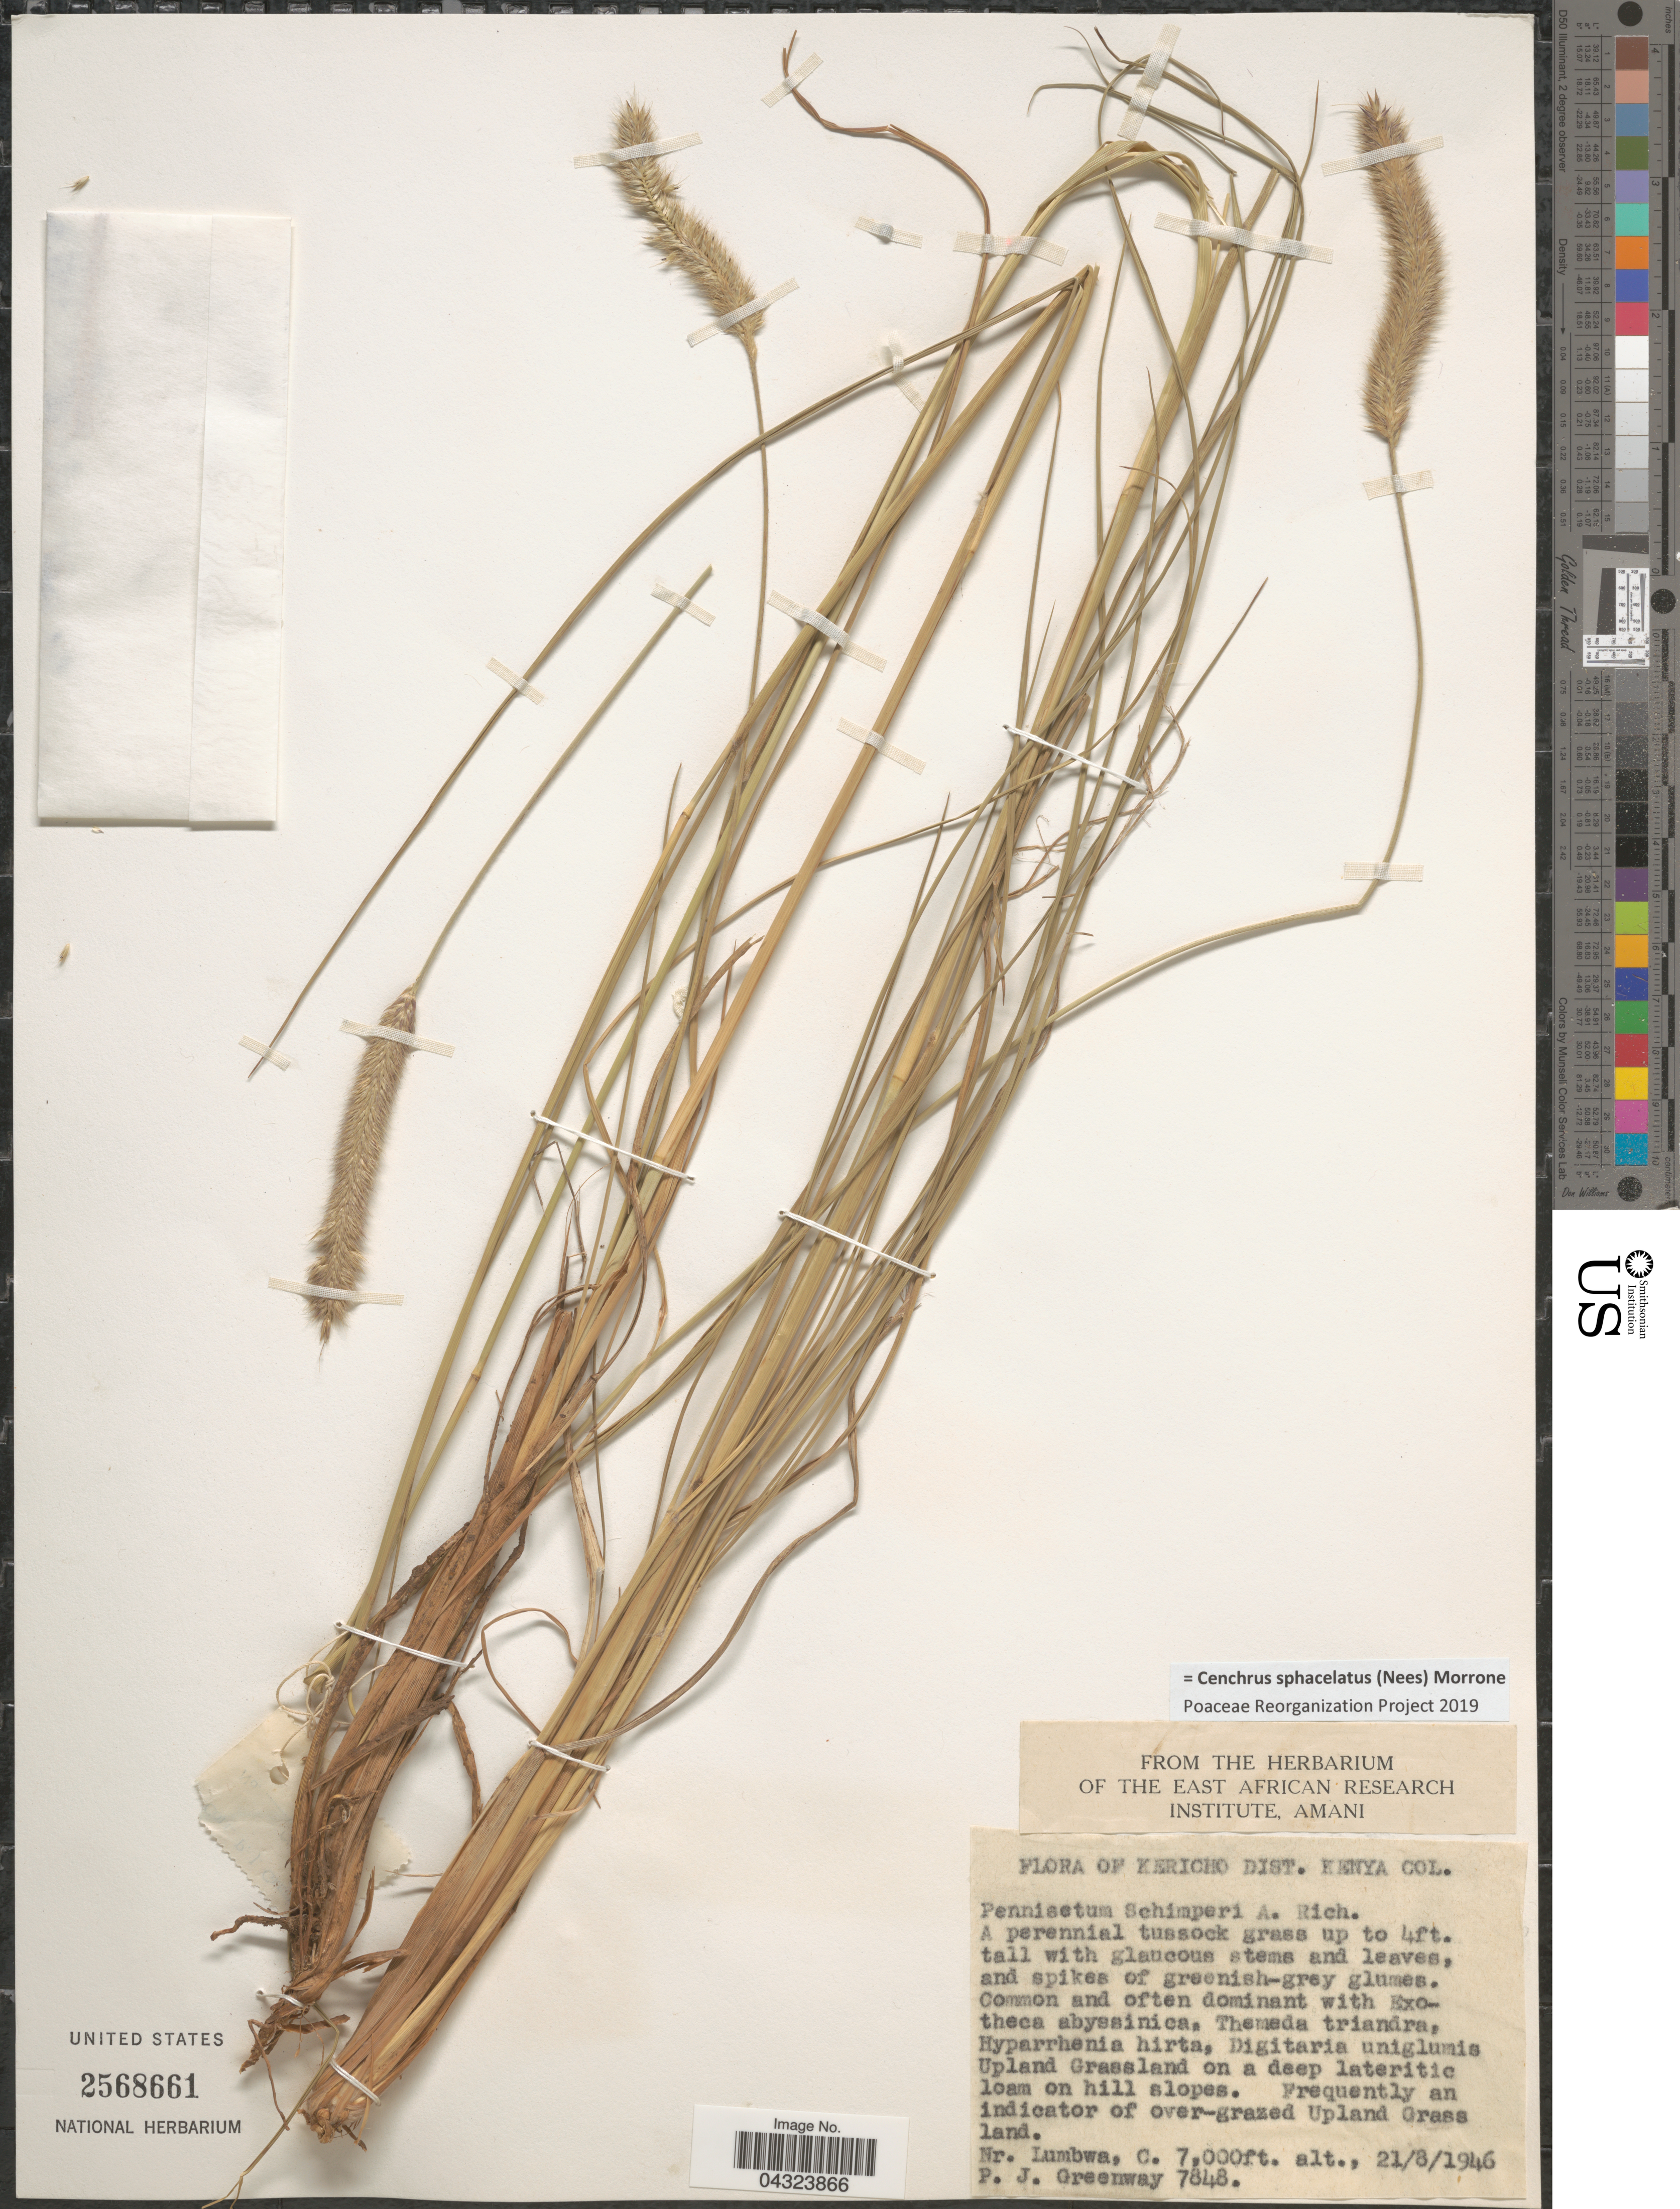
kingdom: Plantae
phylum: Tracheophyta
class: Liliopsida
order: Poales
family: Poaceae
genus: Cenchrus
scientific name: Cenchrus sphacelatus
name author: (Nees) Morrone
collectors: P. J. Greenway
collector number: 7848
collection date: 1946-08-21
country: Kenya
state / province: Kericho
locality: Kericho Dist. Nr. Lumbwa.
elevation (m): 2134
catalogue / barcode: US 2568661